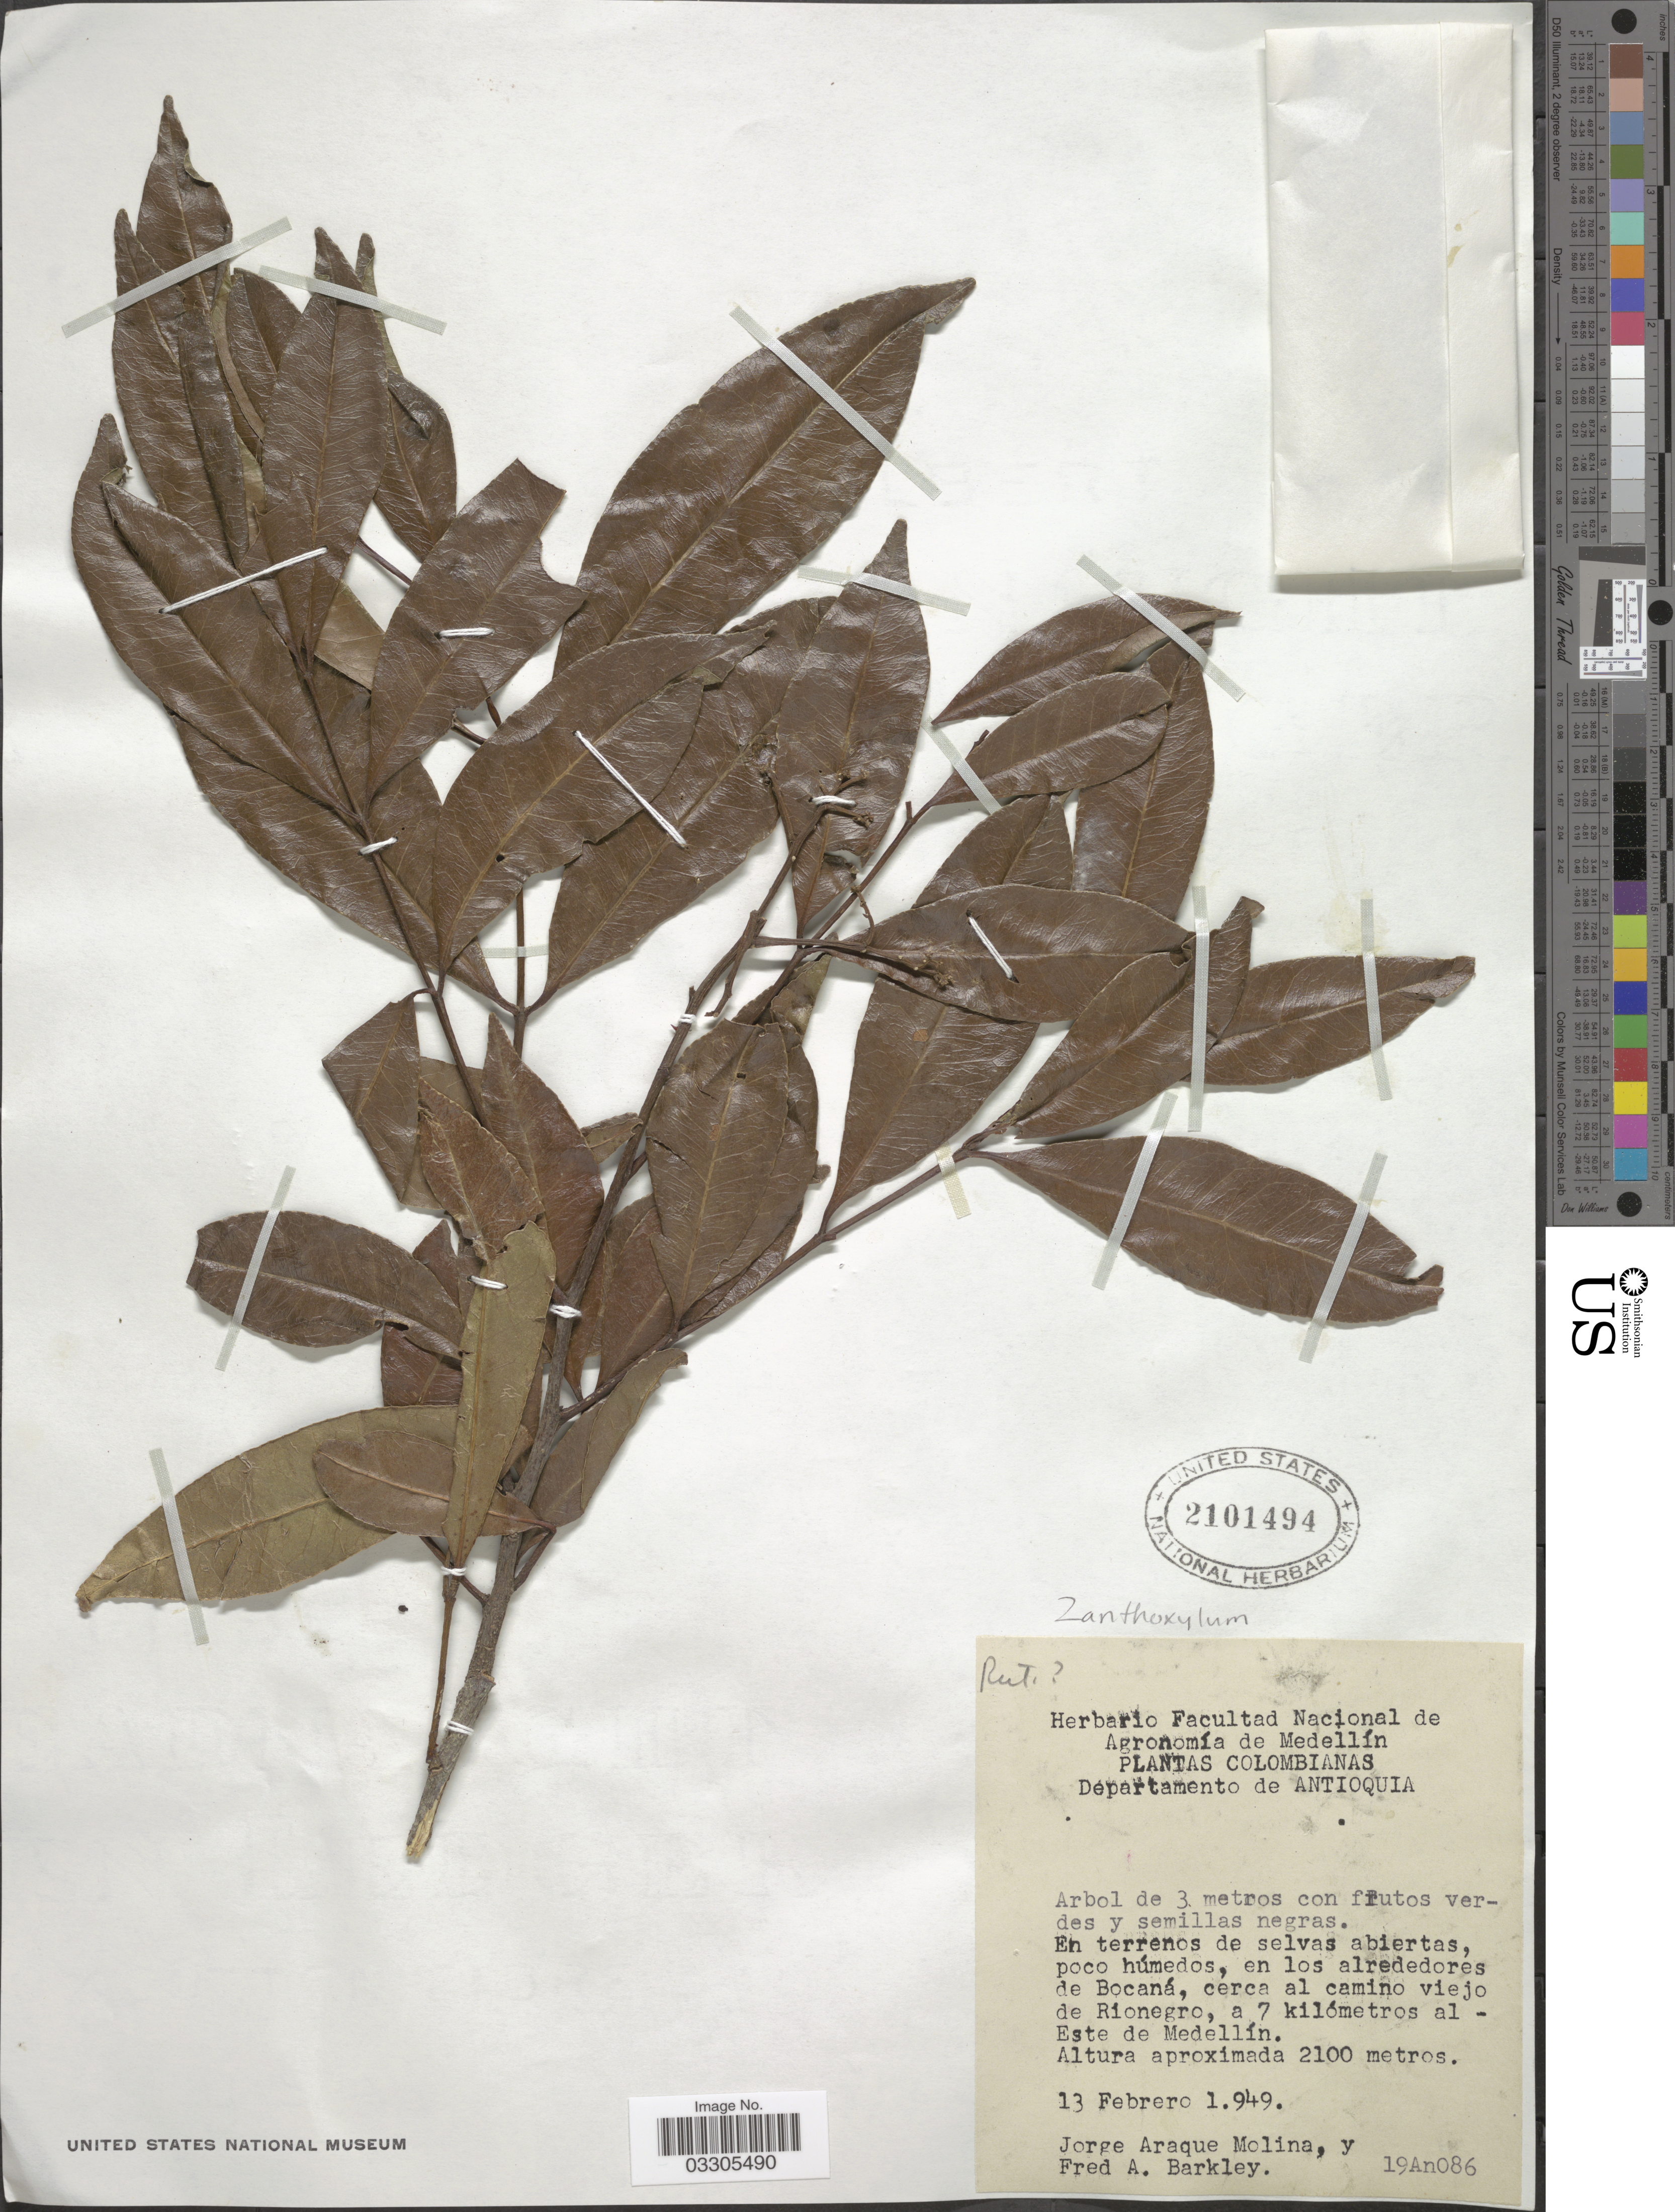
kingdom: Plantae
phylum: Tracheophyta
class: Magnoliopsida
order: Sapindales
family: Rutaceae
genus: Zanthoxylum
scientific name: Zanthoxylum acuminatum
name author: (Sw.) Sw.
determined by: Londoño-Echeverri, Y.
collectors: J. A. Molina & F. A. Barkley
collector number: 19An086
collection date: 1949-02-13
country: Colombia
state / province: Antioquia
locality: Departamento de Antioquia, En terrenos de selvas abiertas, poco húmedos, en los alrededores de Bocaná, cerca al camino viejo de Rionegro, a 7 kilómetros al - Este de Medellín.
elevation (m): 2100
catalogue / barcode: US 2101494